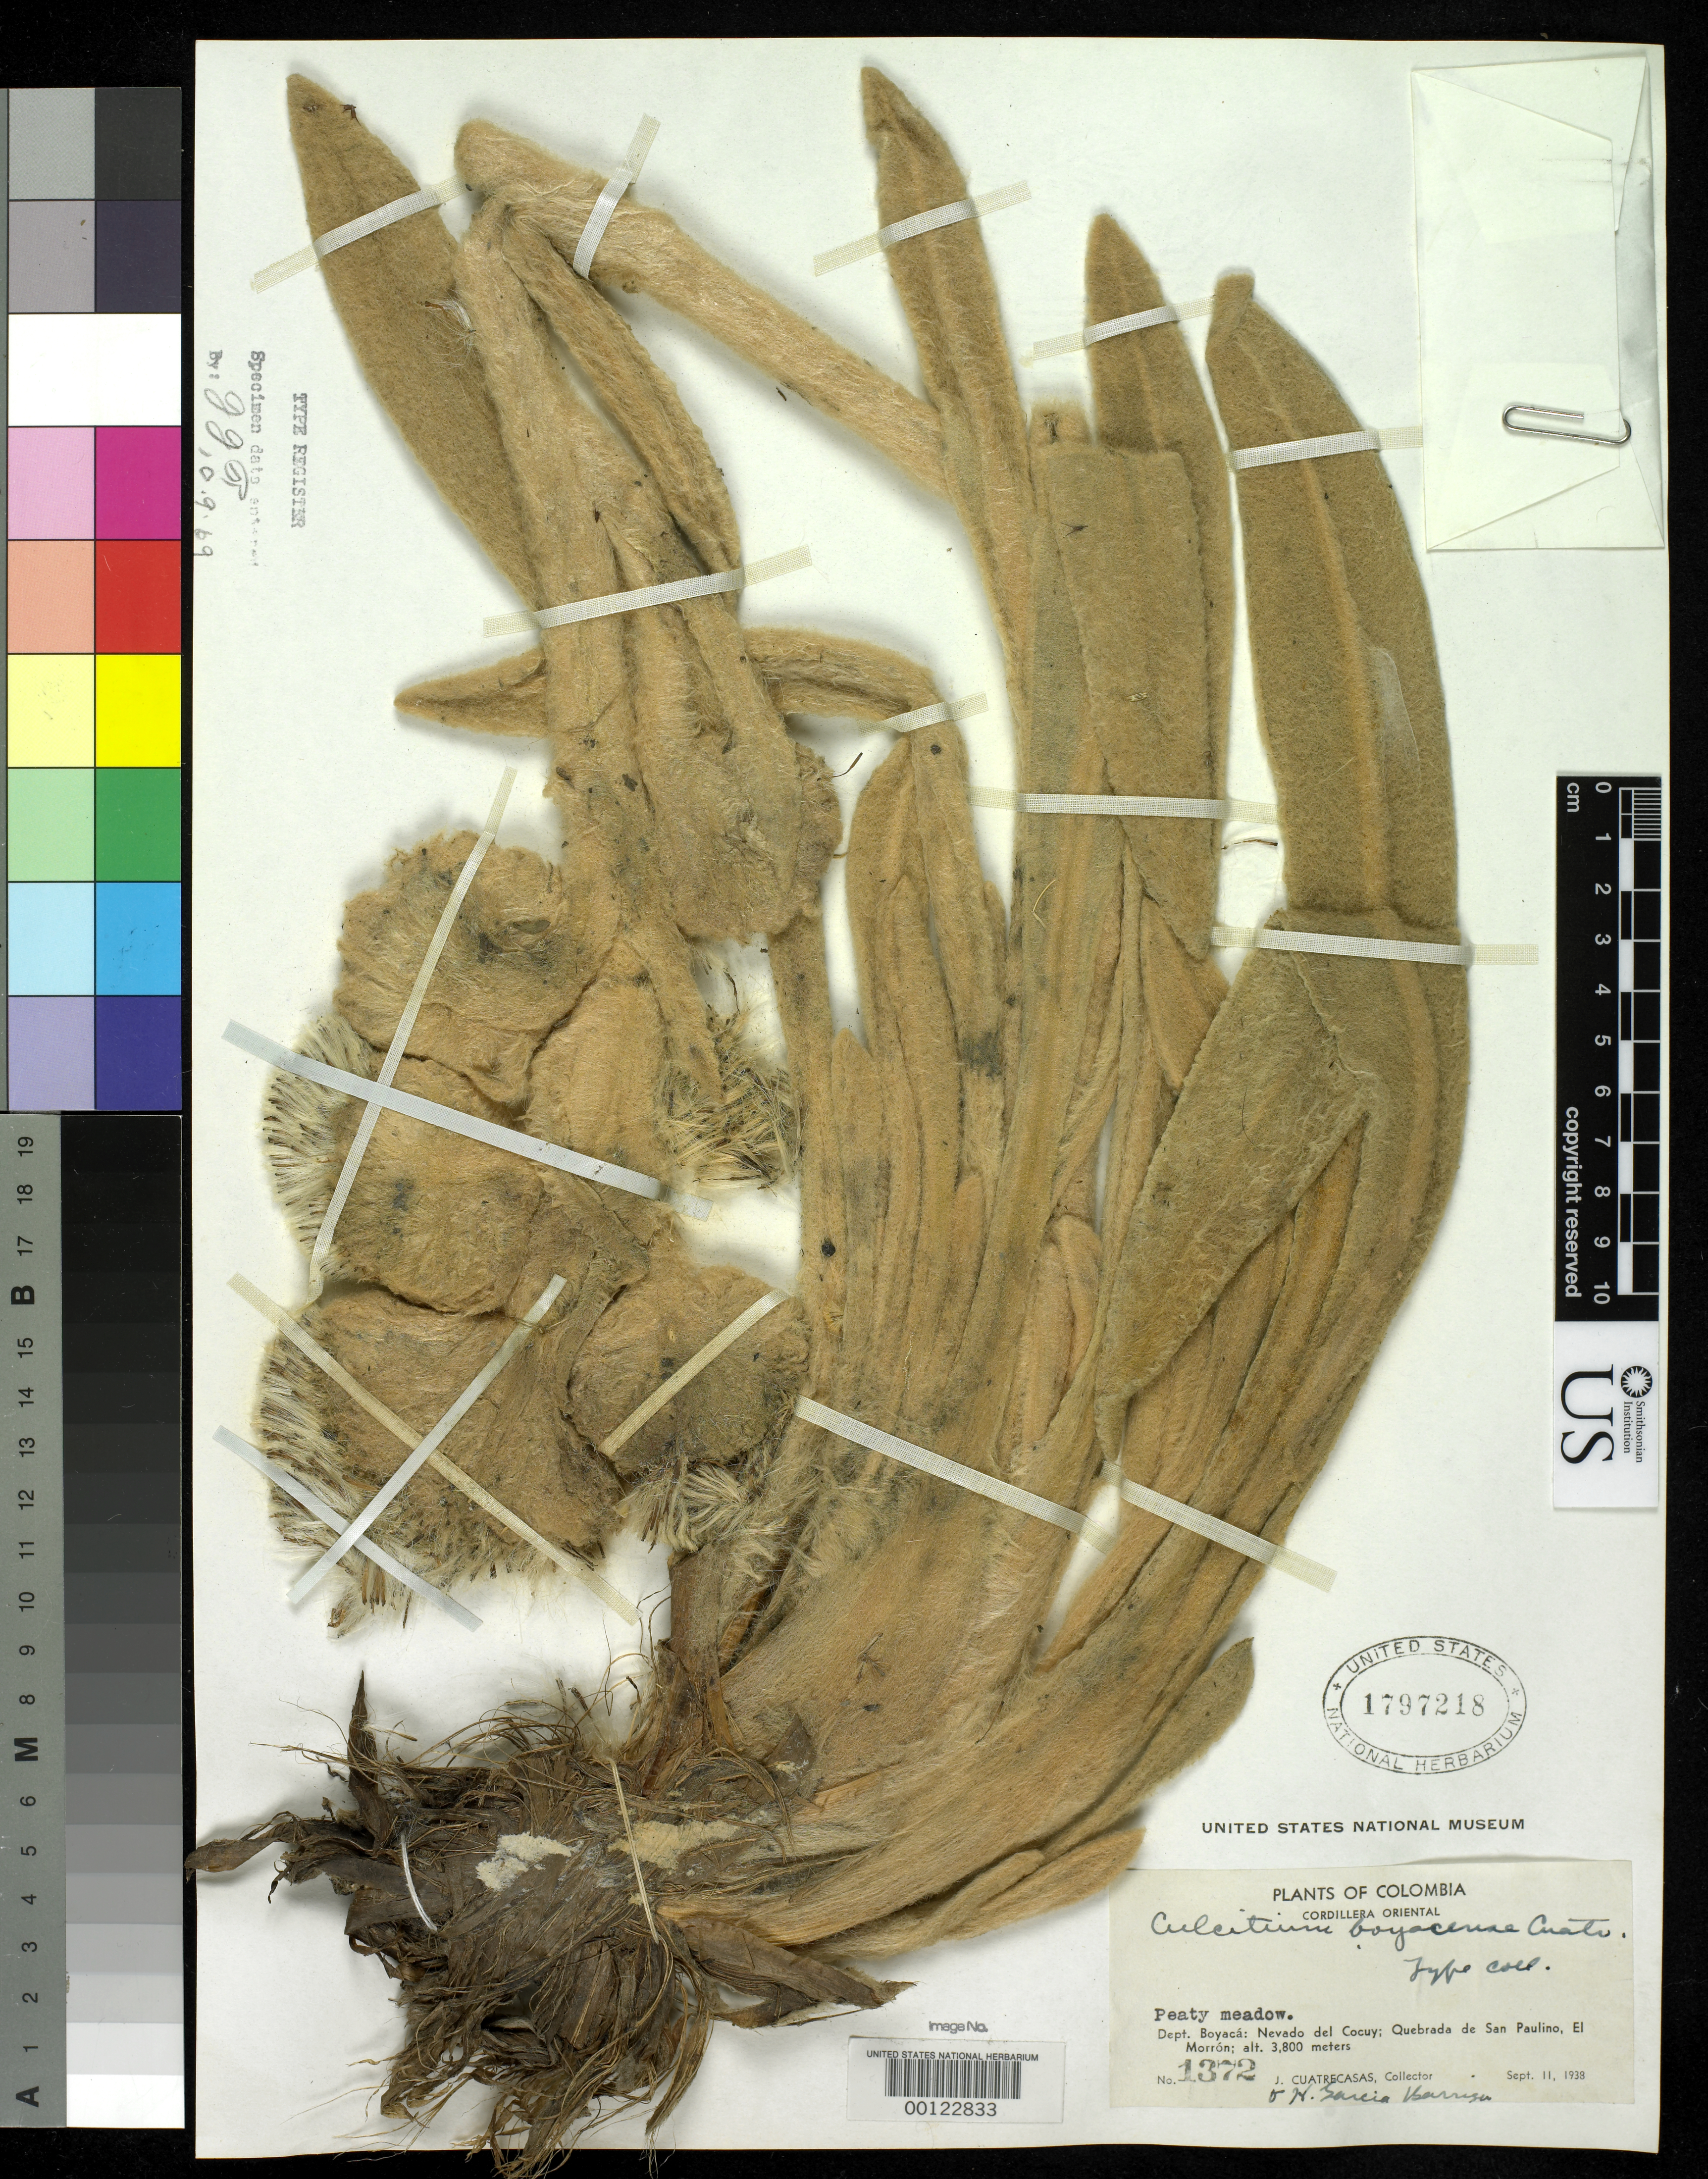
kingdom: Plantae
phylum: Tracheophyta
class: Magnoliopsida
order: Asterales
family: Asteraceae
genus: Culcitium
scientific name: Culcitium boyacense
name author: Cuatrec.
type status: Isotype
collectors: J. Cuatrecasas & H. García Barriga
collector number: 1372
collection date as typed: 11 Sep 1938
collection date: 1938-09-11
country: Colombia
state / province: Boyacá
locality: Cordillera Oriental, Nevada del Cocuy, Quebrada de San Paulino, El Morron.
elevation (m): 3800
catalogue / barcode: US 1797218